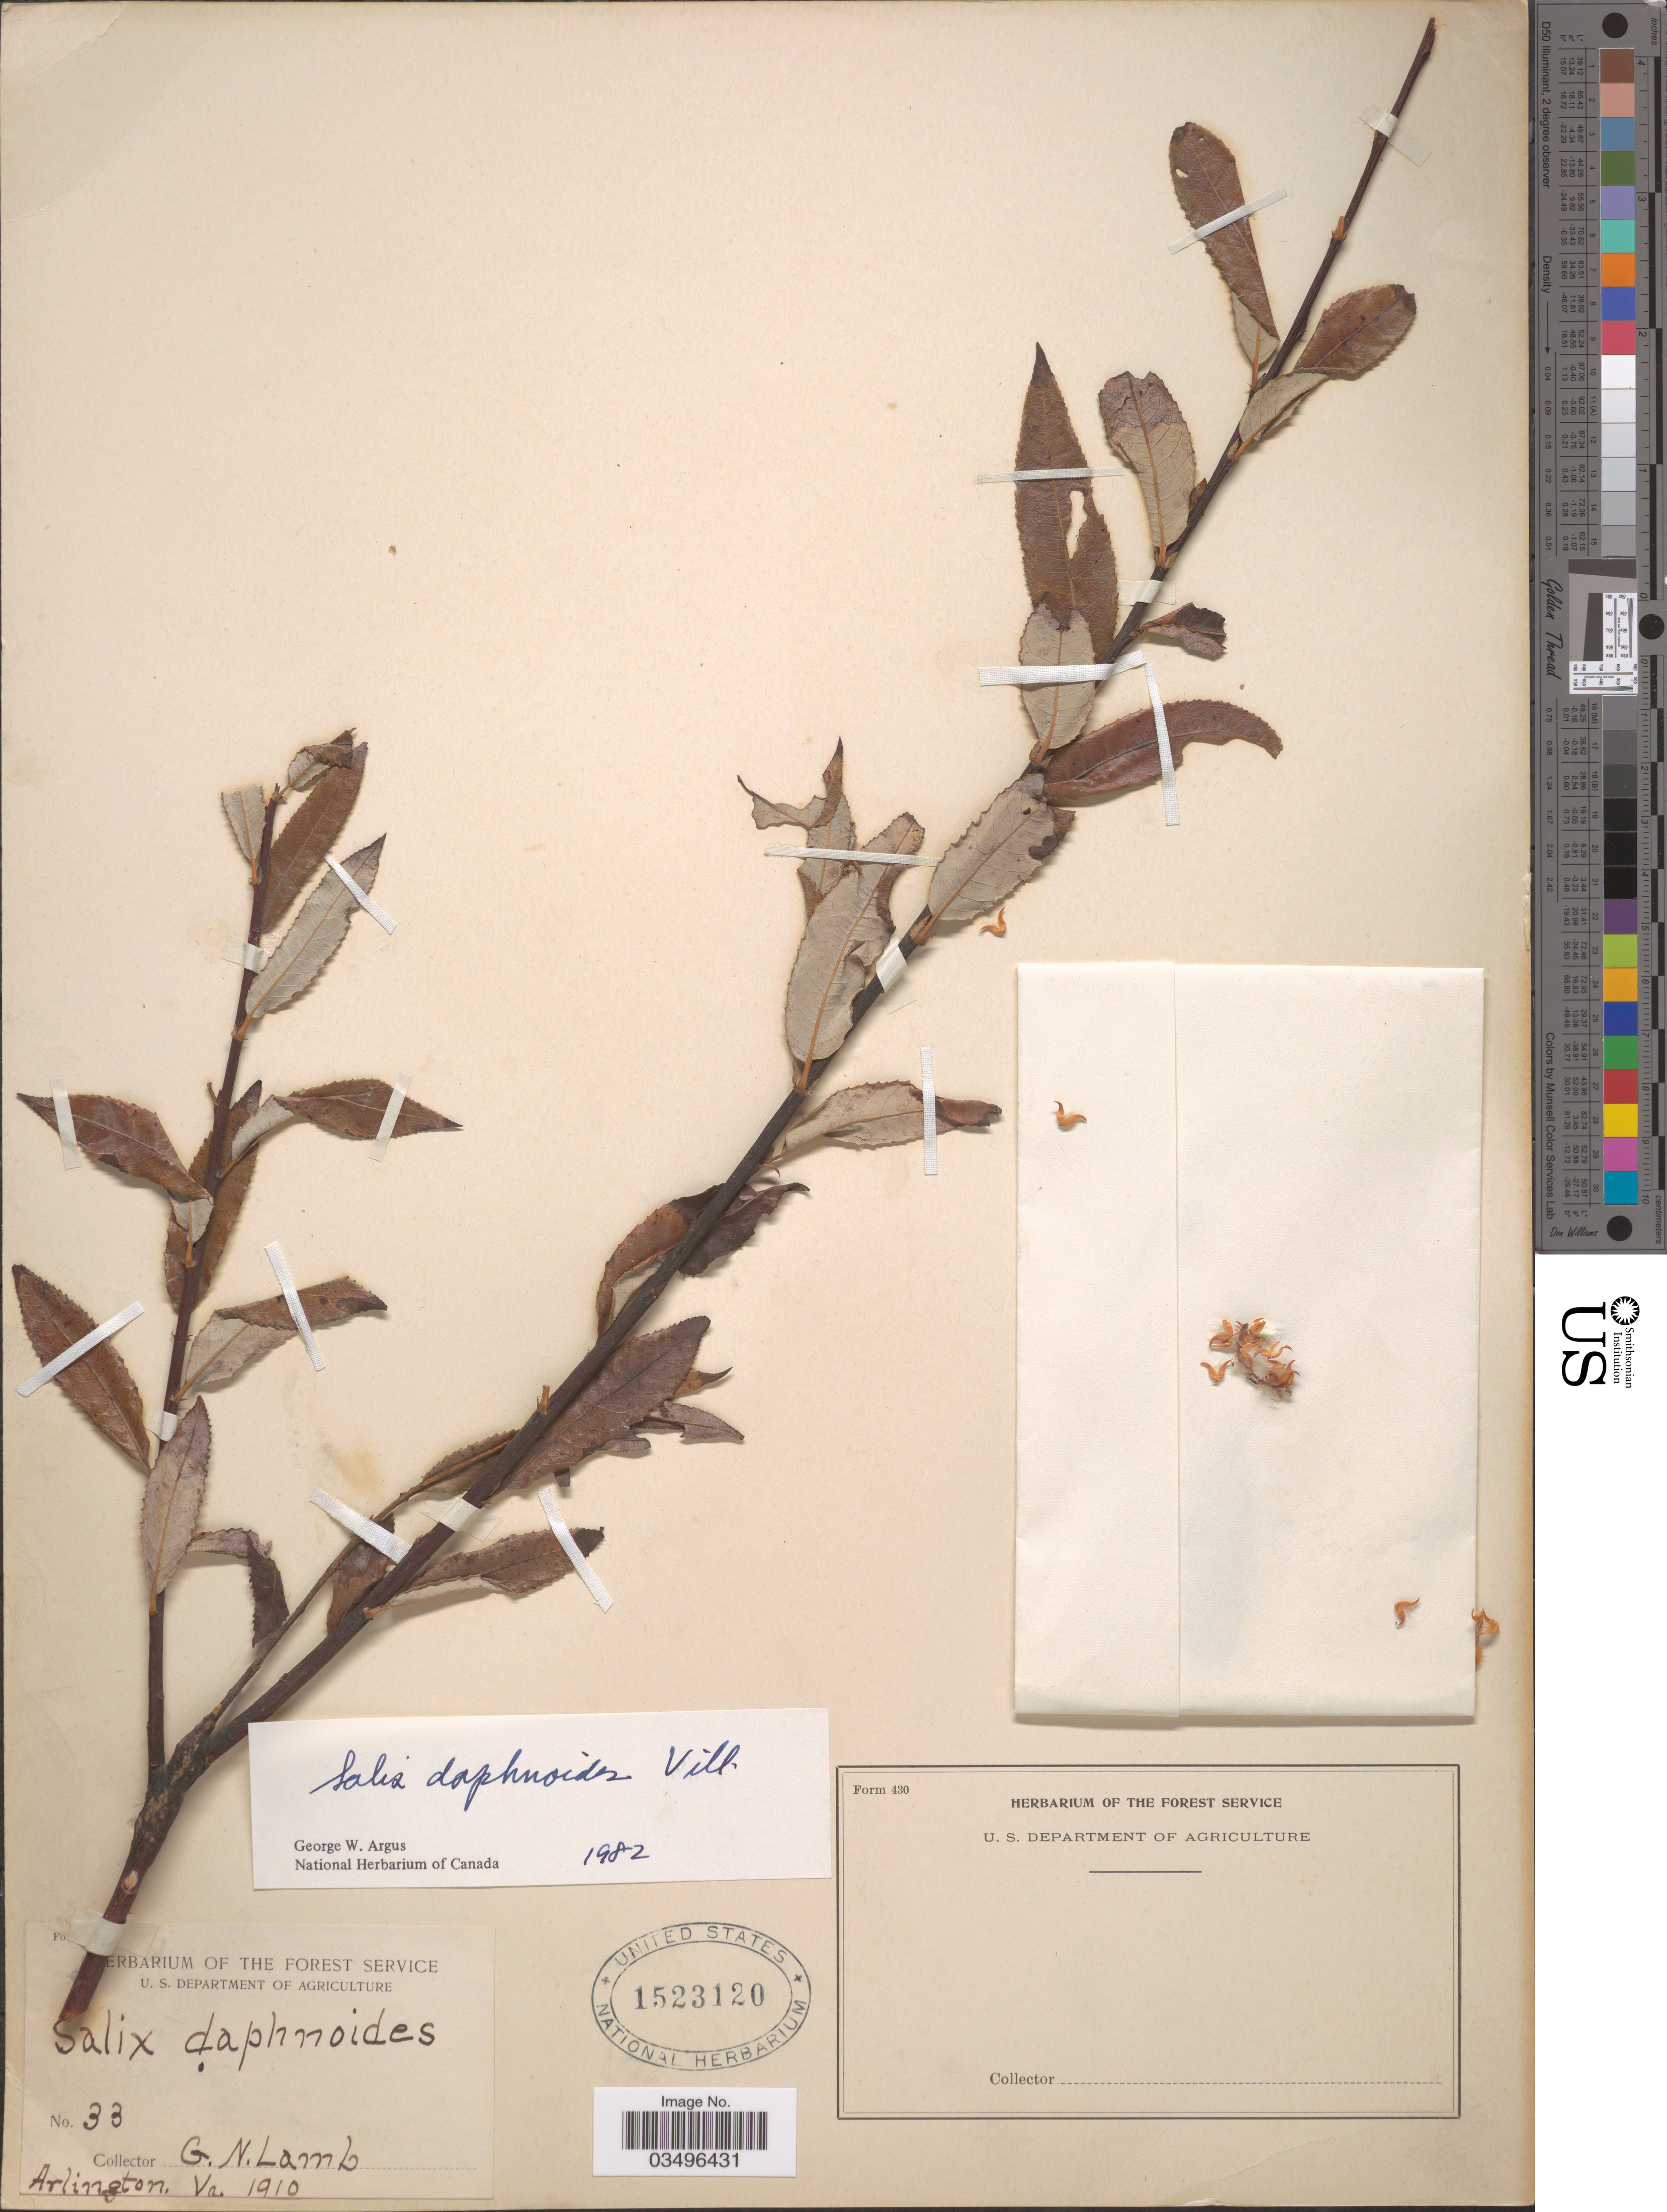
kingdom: Plantae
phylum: Tracheophyta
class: Magnoliopsida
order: Malpighiales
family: Salicaceae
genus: Salix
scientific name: Salix daphnoides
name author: Vill.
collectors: G. N. Lamb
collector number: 33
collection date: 1910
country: United States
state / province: Virginia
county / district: Arlington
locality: Arlington.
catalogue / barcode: US 1523120